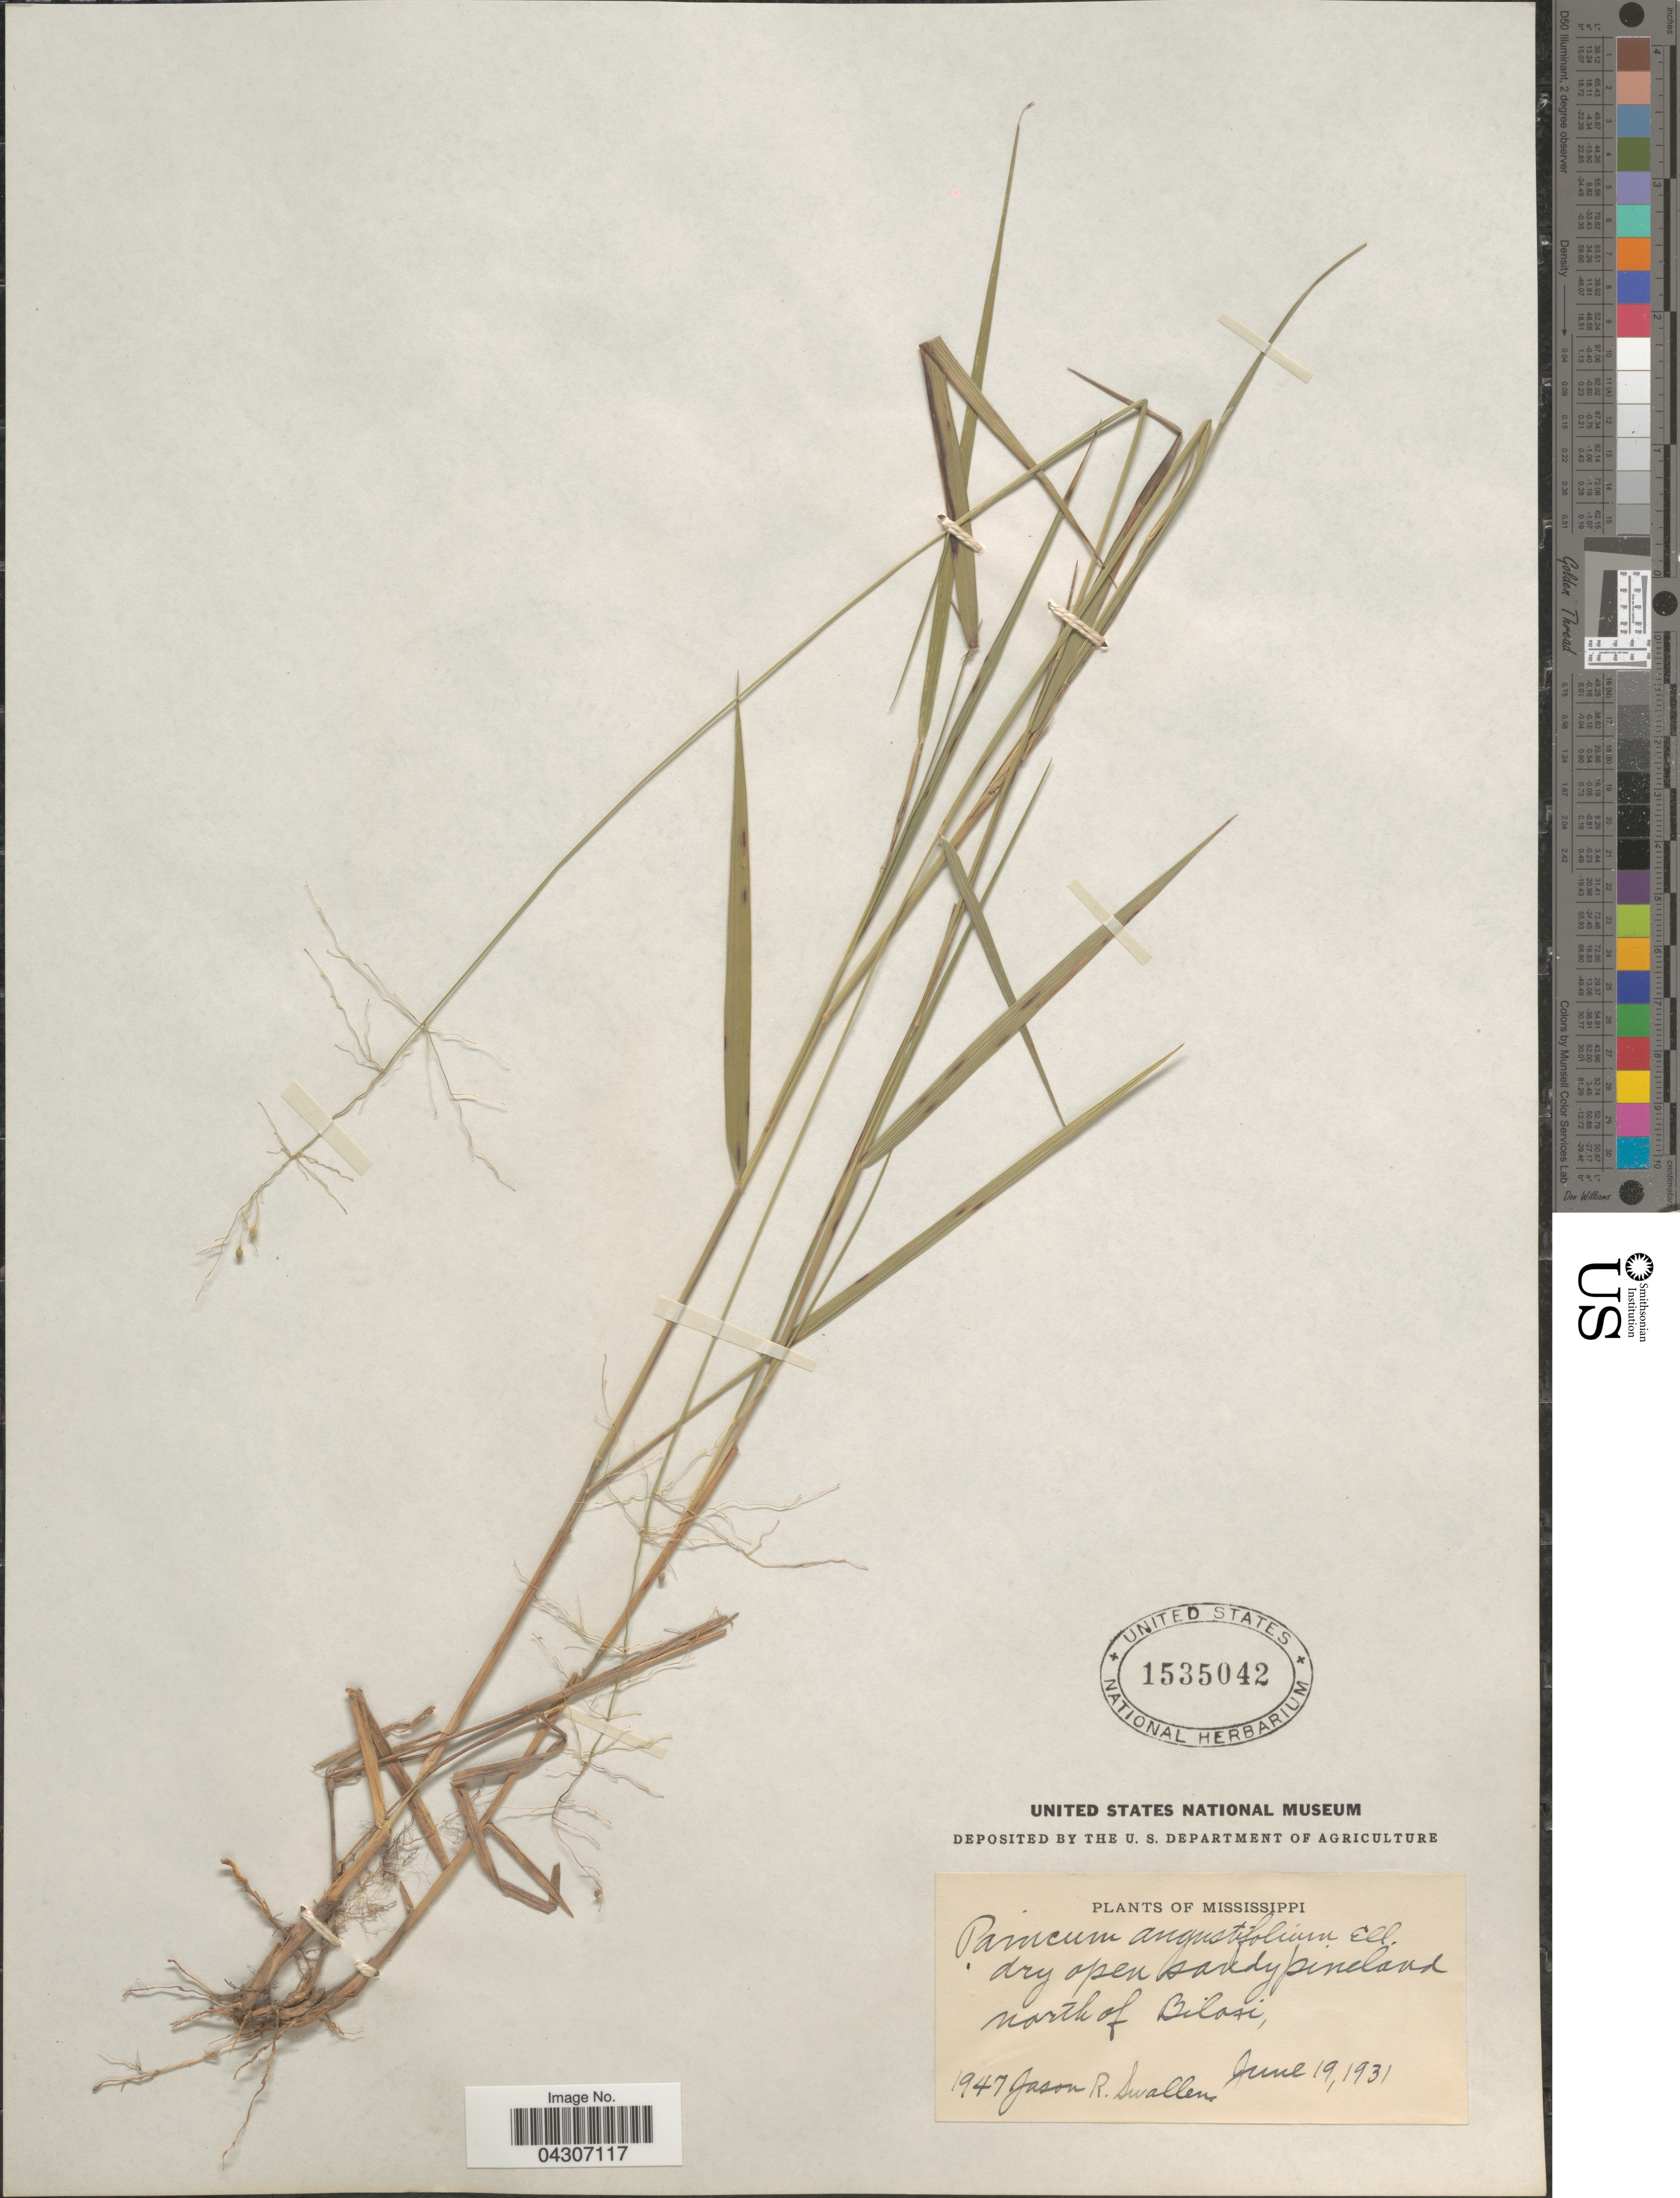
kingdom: Plantae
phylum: Tracheophyta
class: Liliopsida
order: Poales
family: Poaceae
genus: Dichanthelium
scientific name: Dichanthelium aciculare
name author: (Desv. ex Poir.) Gould & C.A. Clark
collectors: J. R. Swallen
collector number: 1947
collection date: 1931-06-19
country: United States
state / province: Mississippi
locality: Dry open sandy pineland north of Biloxi.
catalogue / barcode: US 1535042